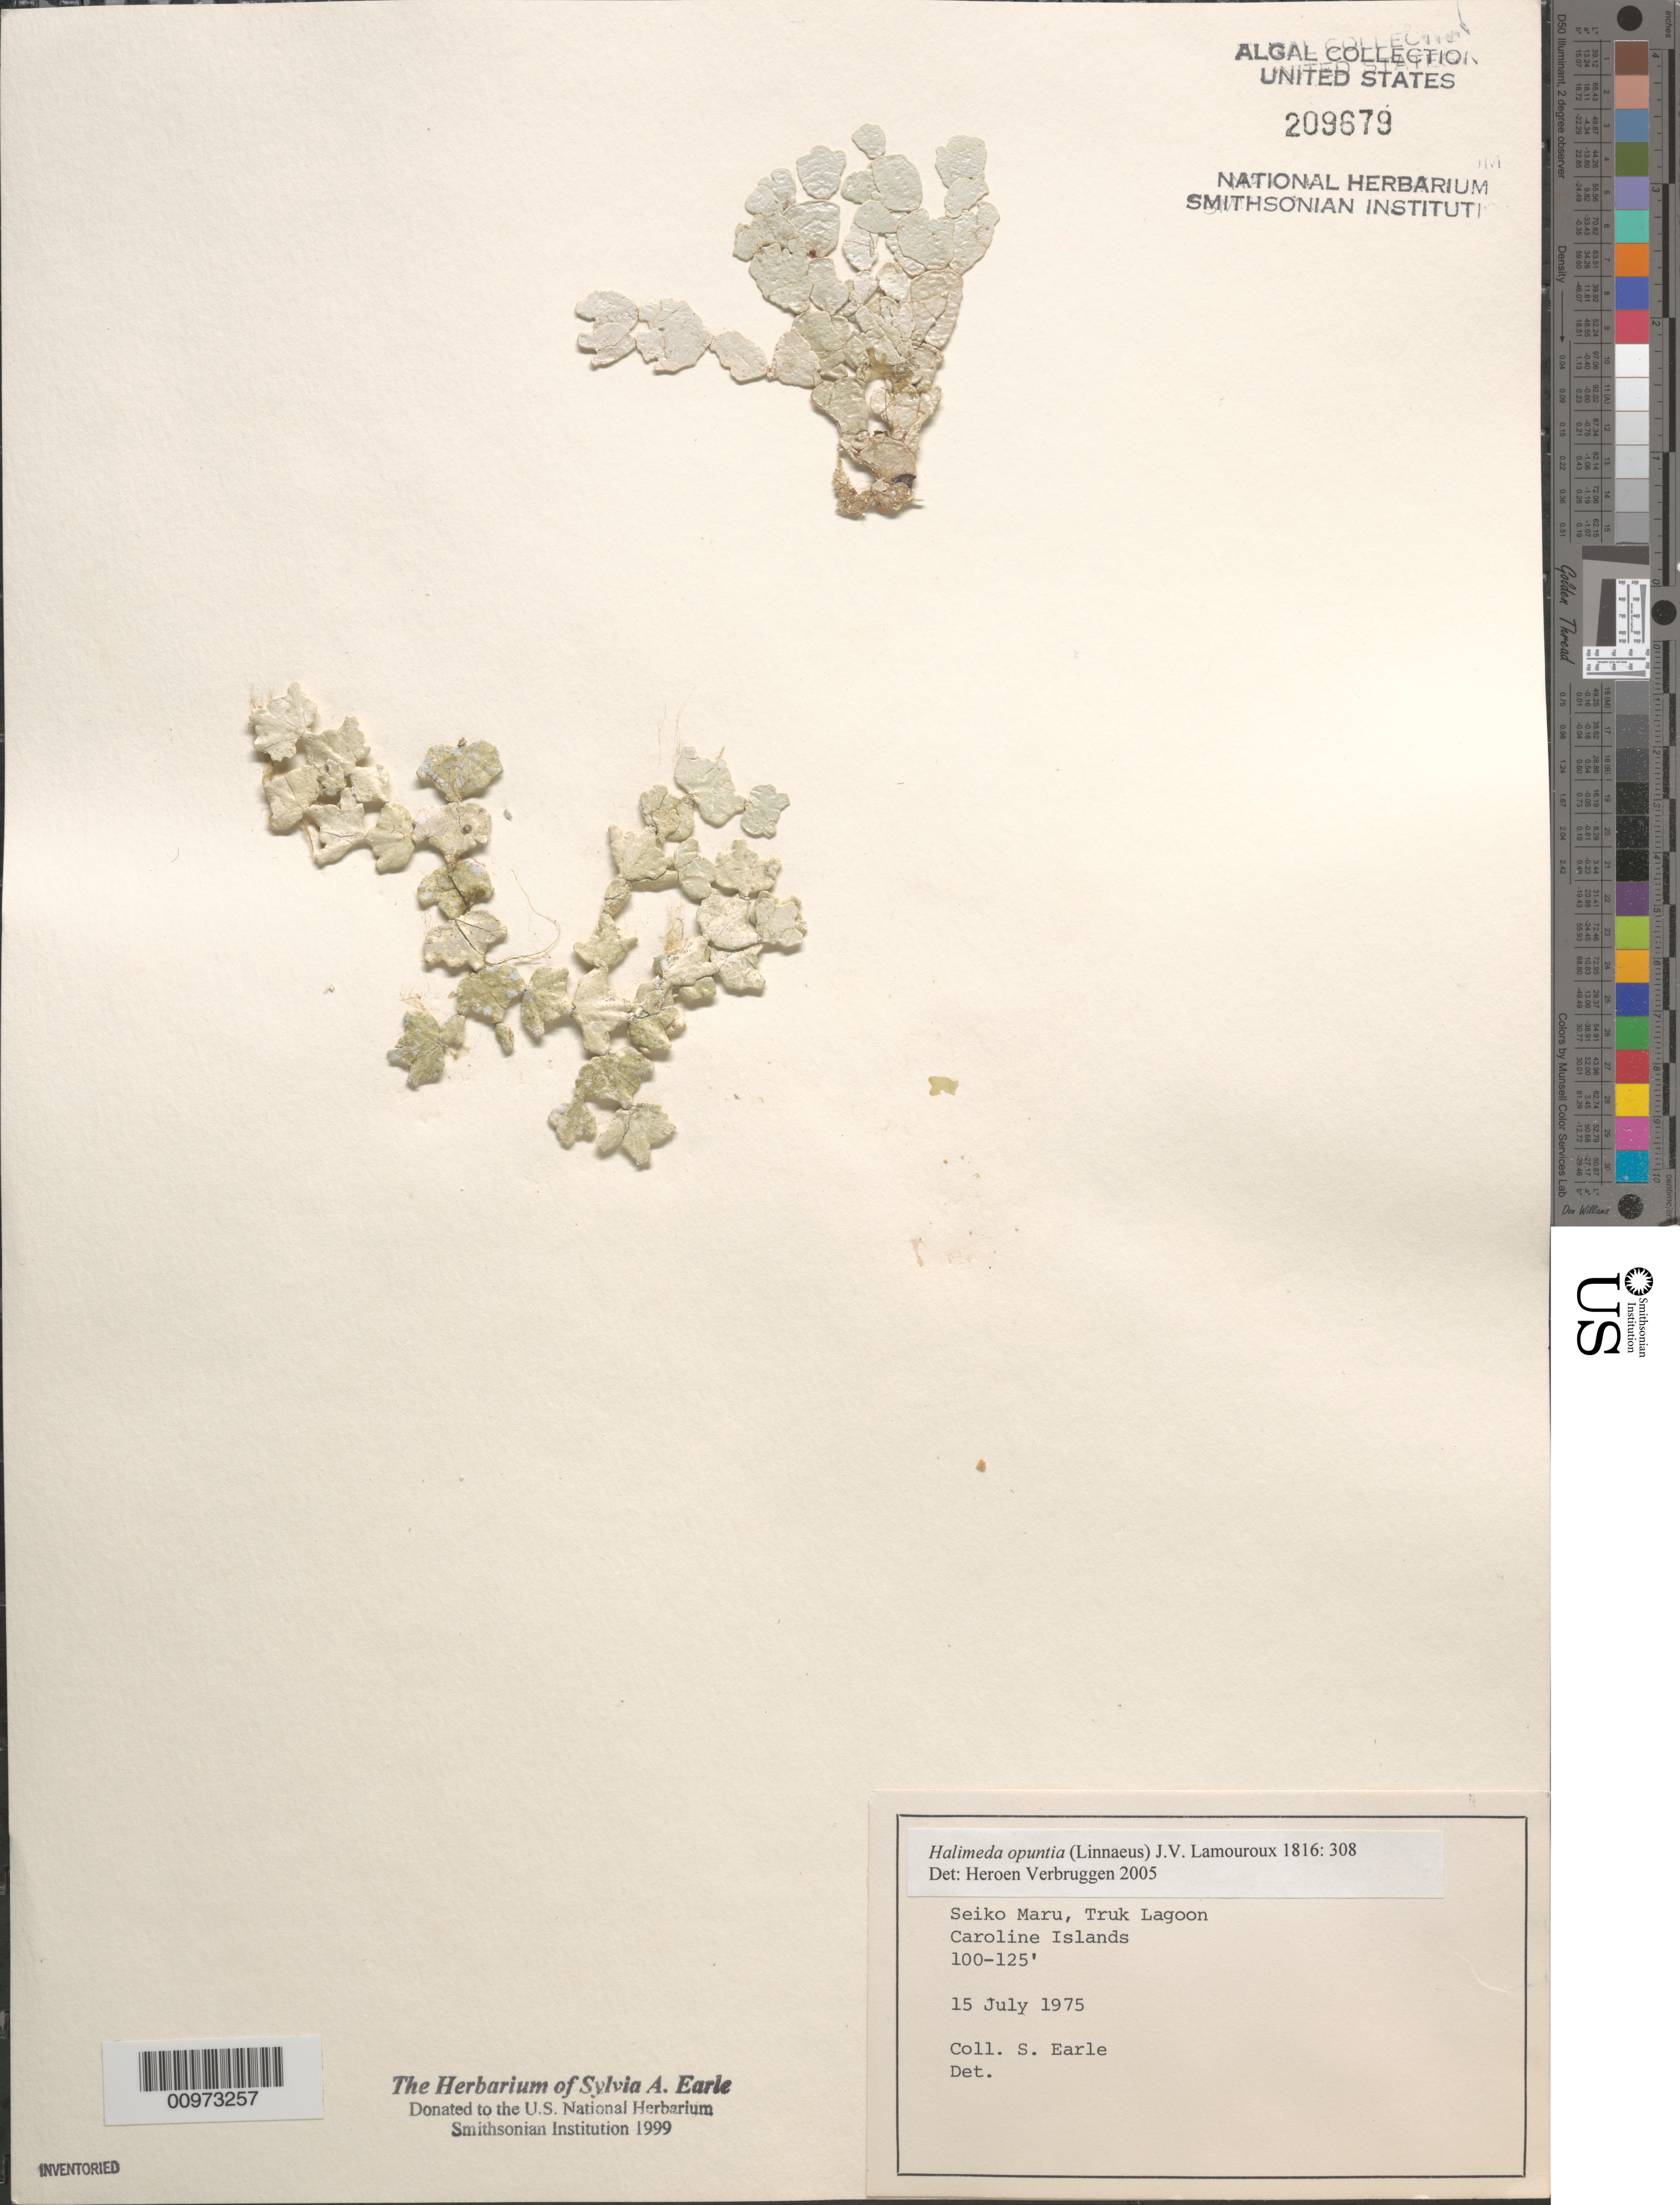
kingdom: Plantae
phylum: Chlorophyta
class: Ulvophyceae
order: Bryopsidales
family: Halimedaceae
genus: Halimeda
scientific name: Halimeda opuntia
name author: (L.) J.V.Lamouroux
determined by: Verbruggen, H.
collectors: S. A. Earle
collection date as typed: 15 Jul 1975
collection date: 1975-07-15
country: Micronesia, Federated States of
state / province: Truk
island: Truk (Chuuk) Is.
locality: Chuuk Lagoon (Truk Lagoon), Seiko Maru shipwreck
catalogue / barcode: US 209679